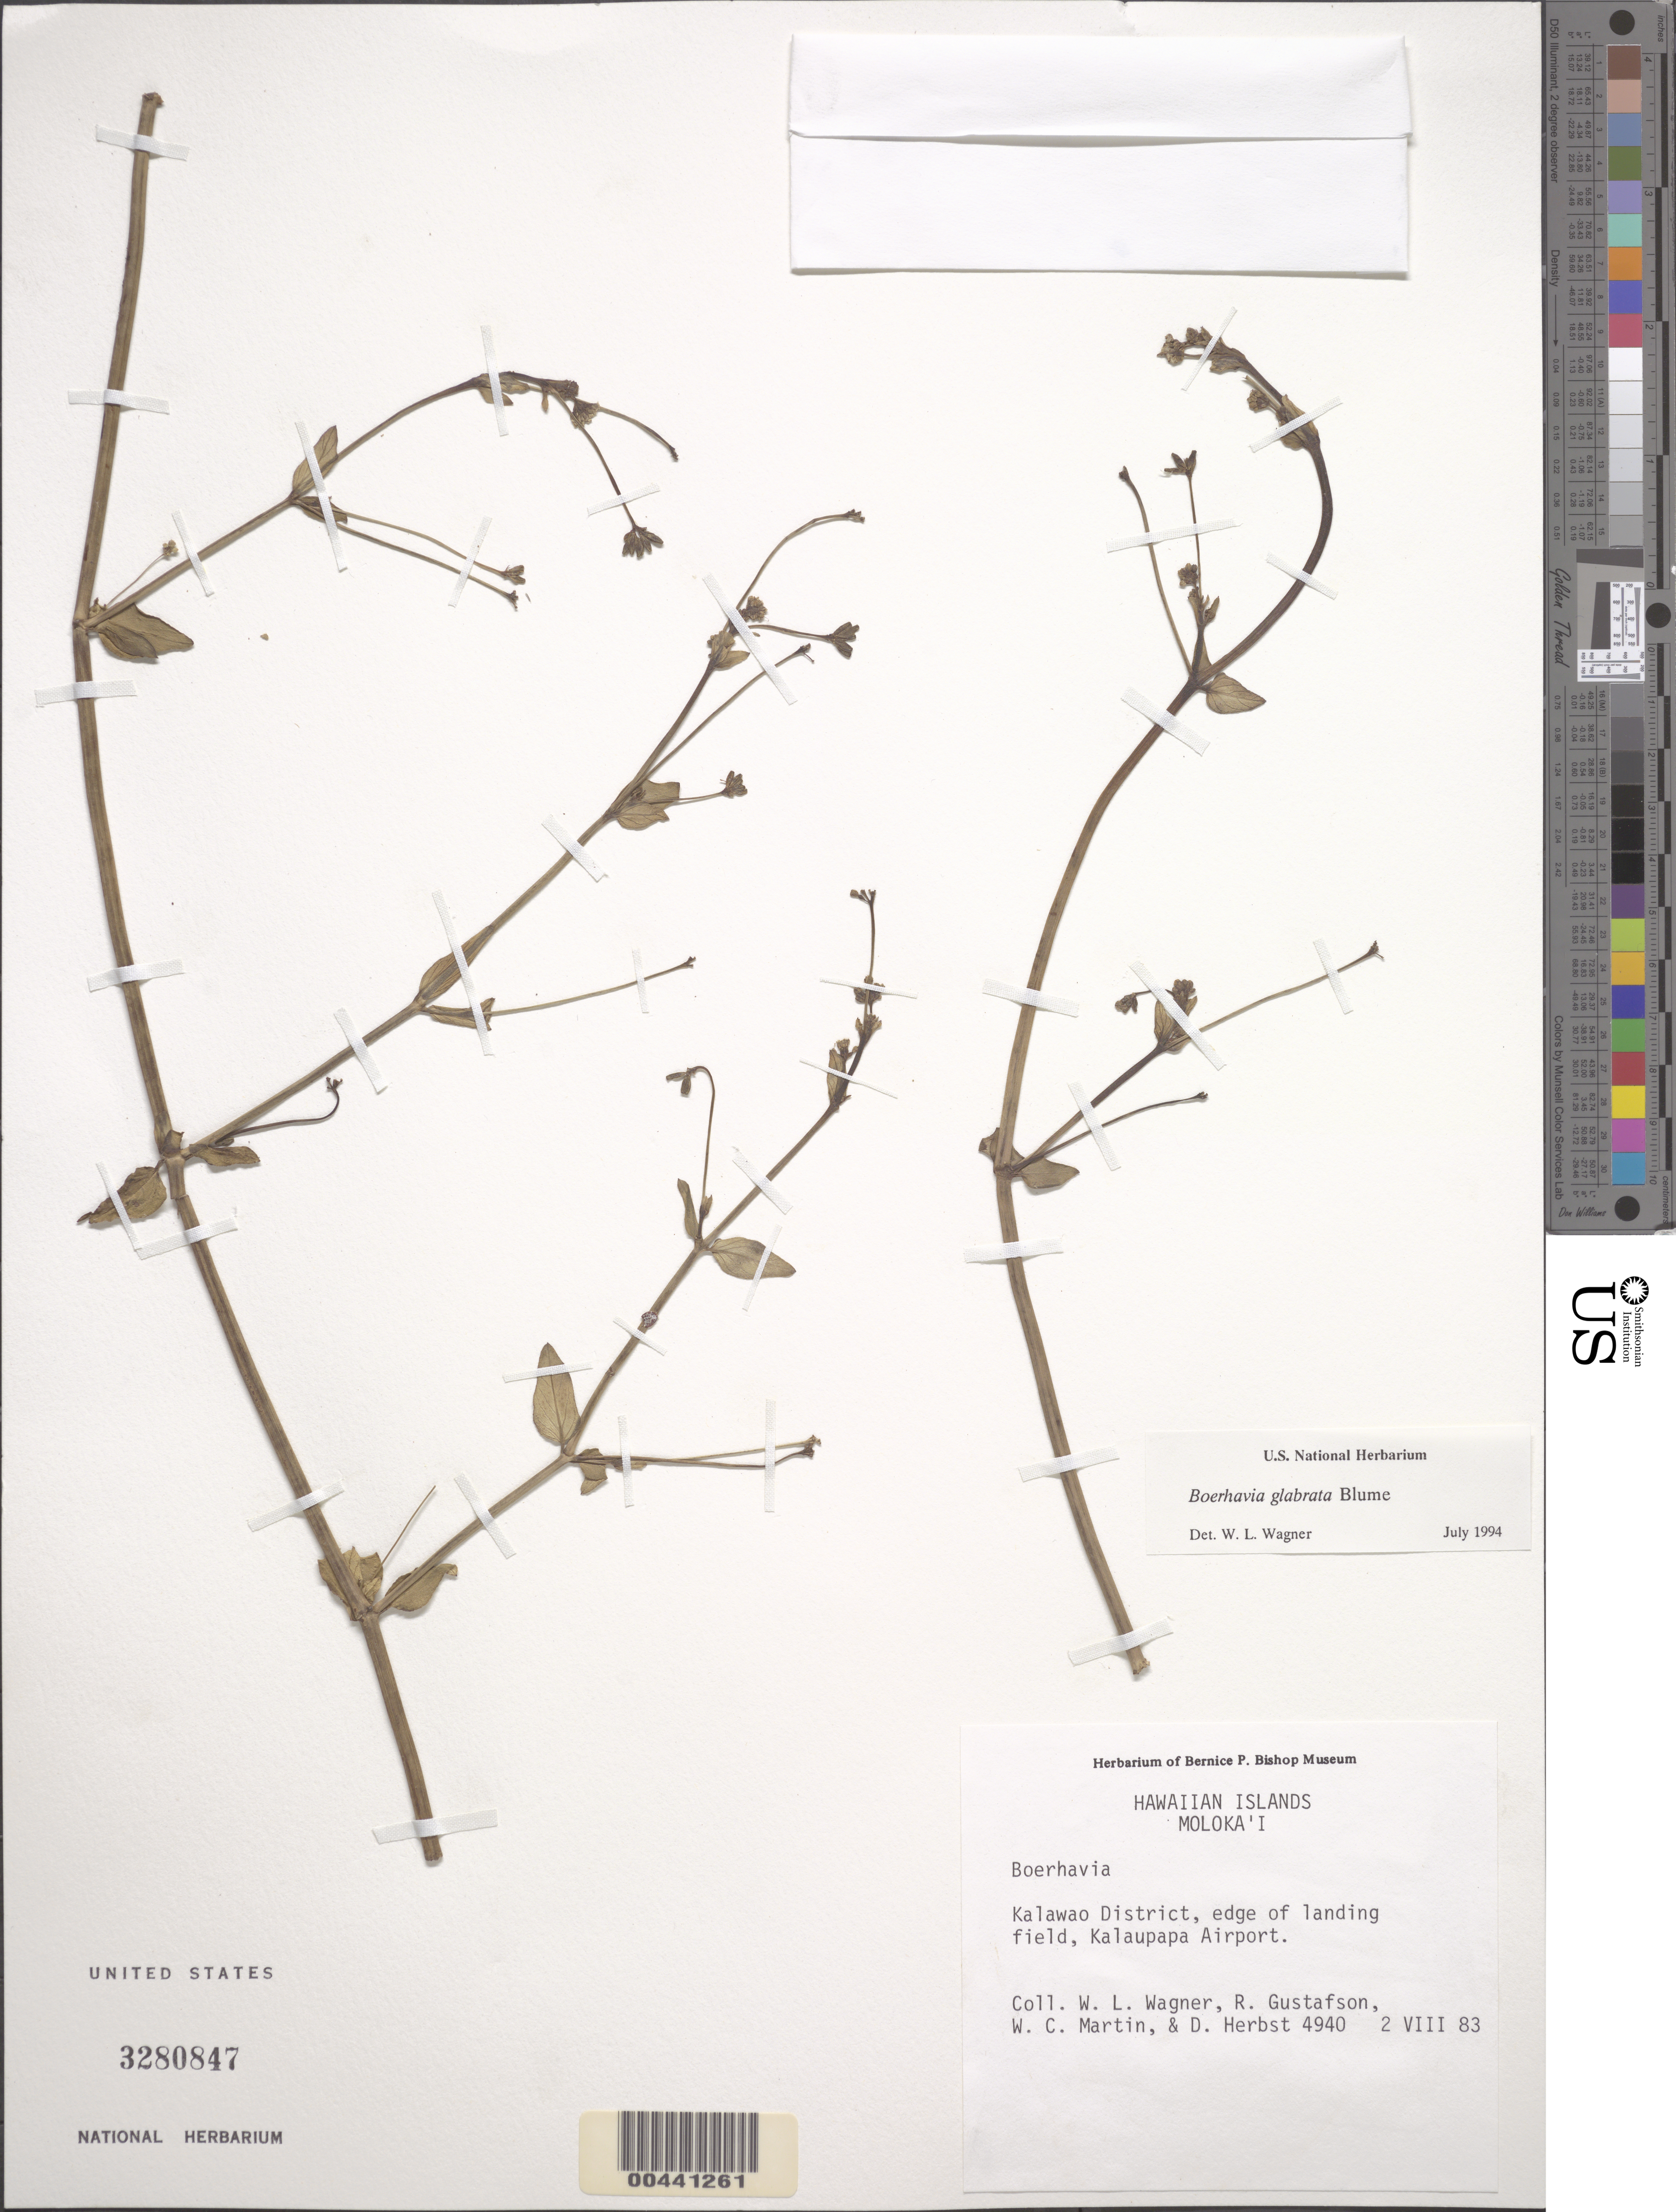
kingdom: Plantae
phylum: Tracheophyta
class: Magnoliopsida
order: Caryophyllales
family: Nyctaginaceae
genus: Boerhavia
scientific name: Boerhavia acutifolia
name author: (Choisy) J.W. Moore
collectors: W. L. Wagner, R. Gustafson, W. C. Martin & D. R. Herbst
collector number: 4940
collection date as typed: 2 Aug 1983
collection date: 1983-08-02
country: United States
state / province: Hawaii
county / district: Maui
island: Moloka'i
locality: Kalawao District, edge of landing field, Kalaupapa Airport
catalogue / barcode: US 3280847